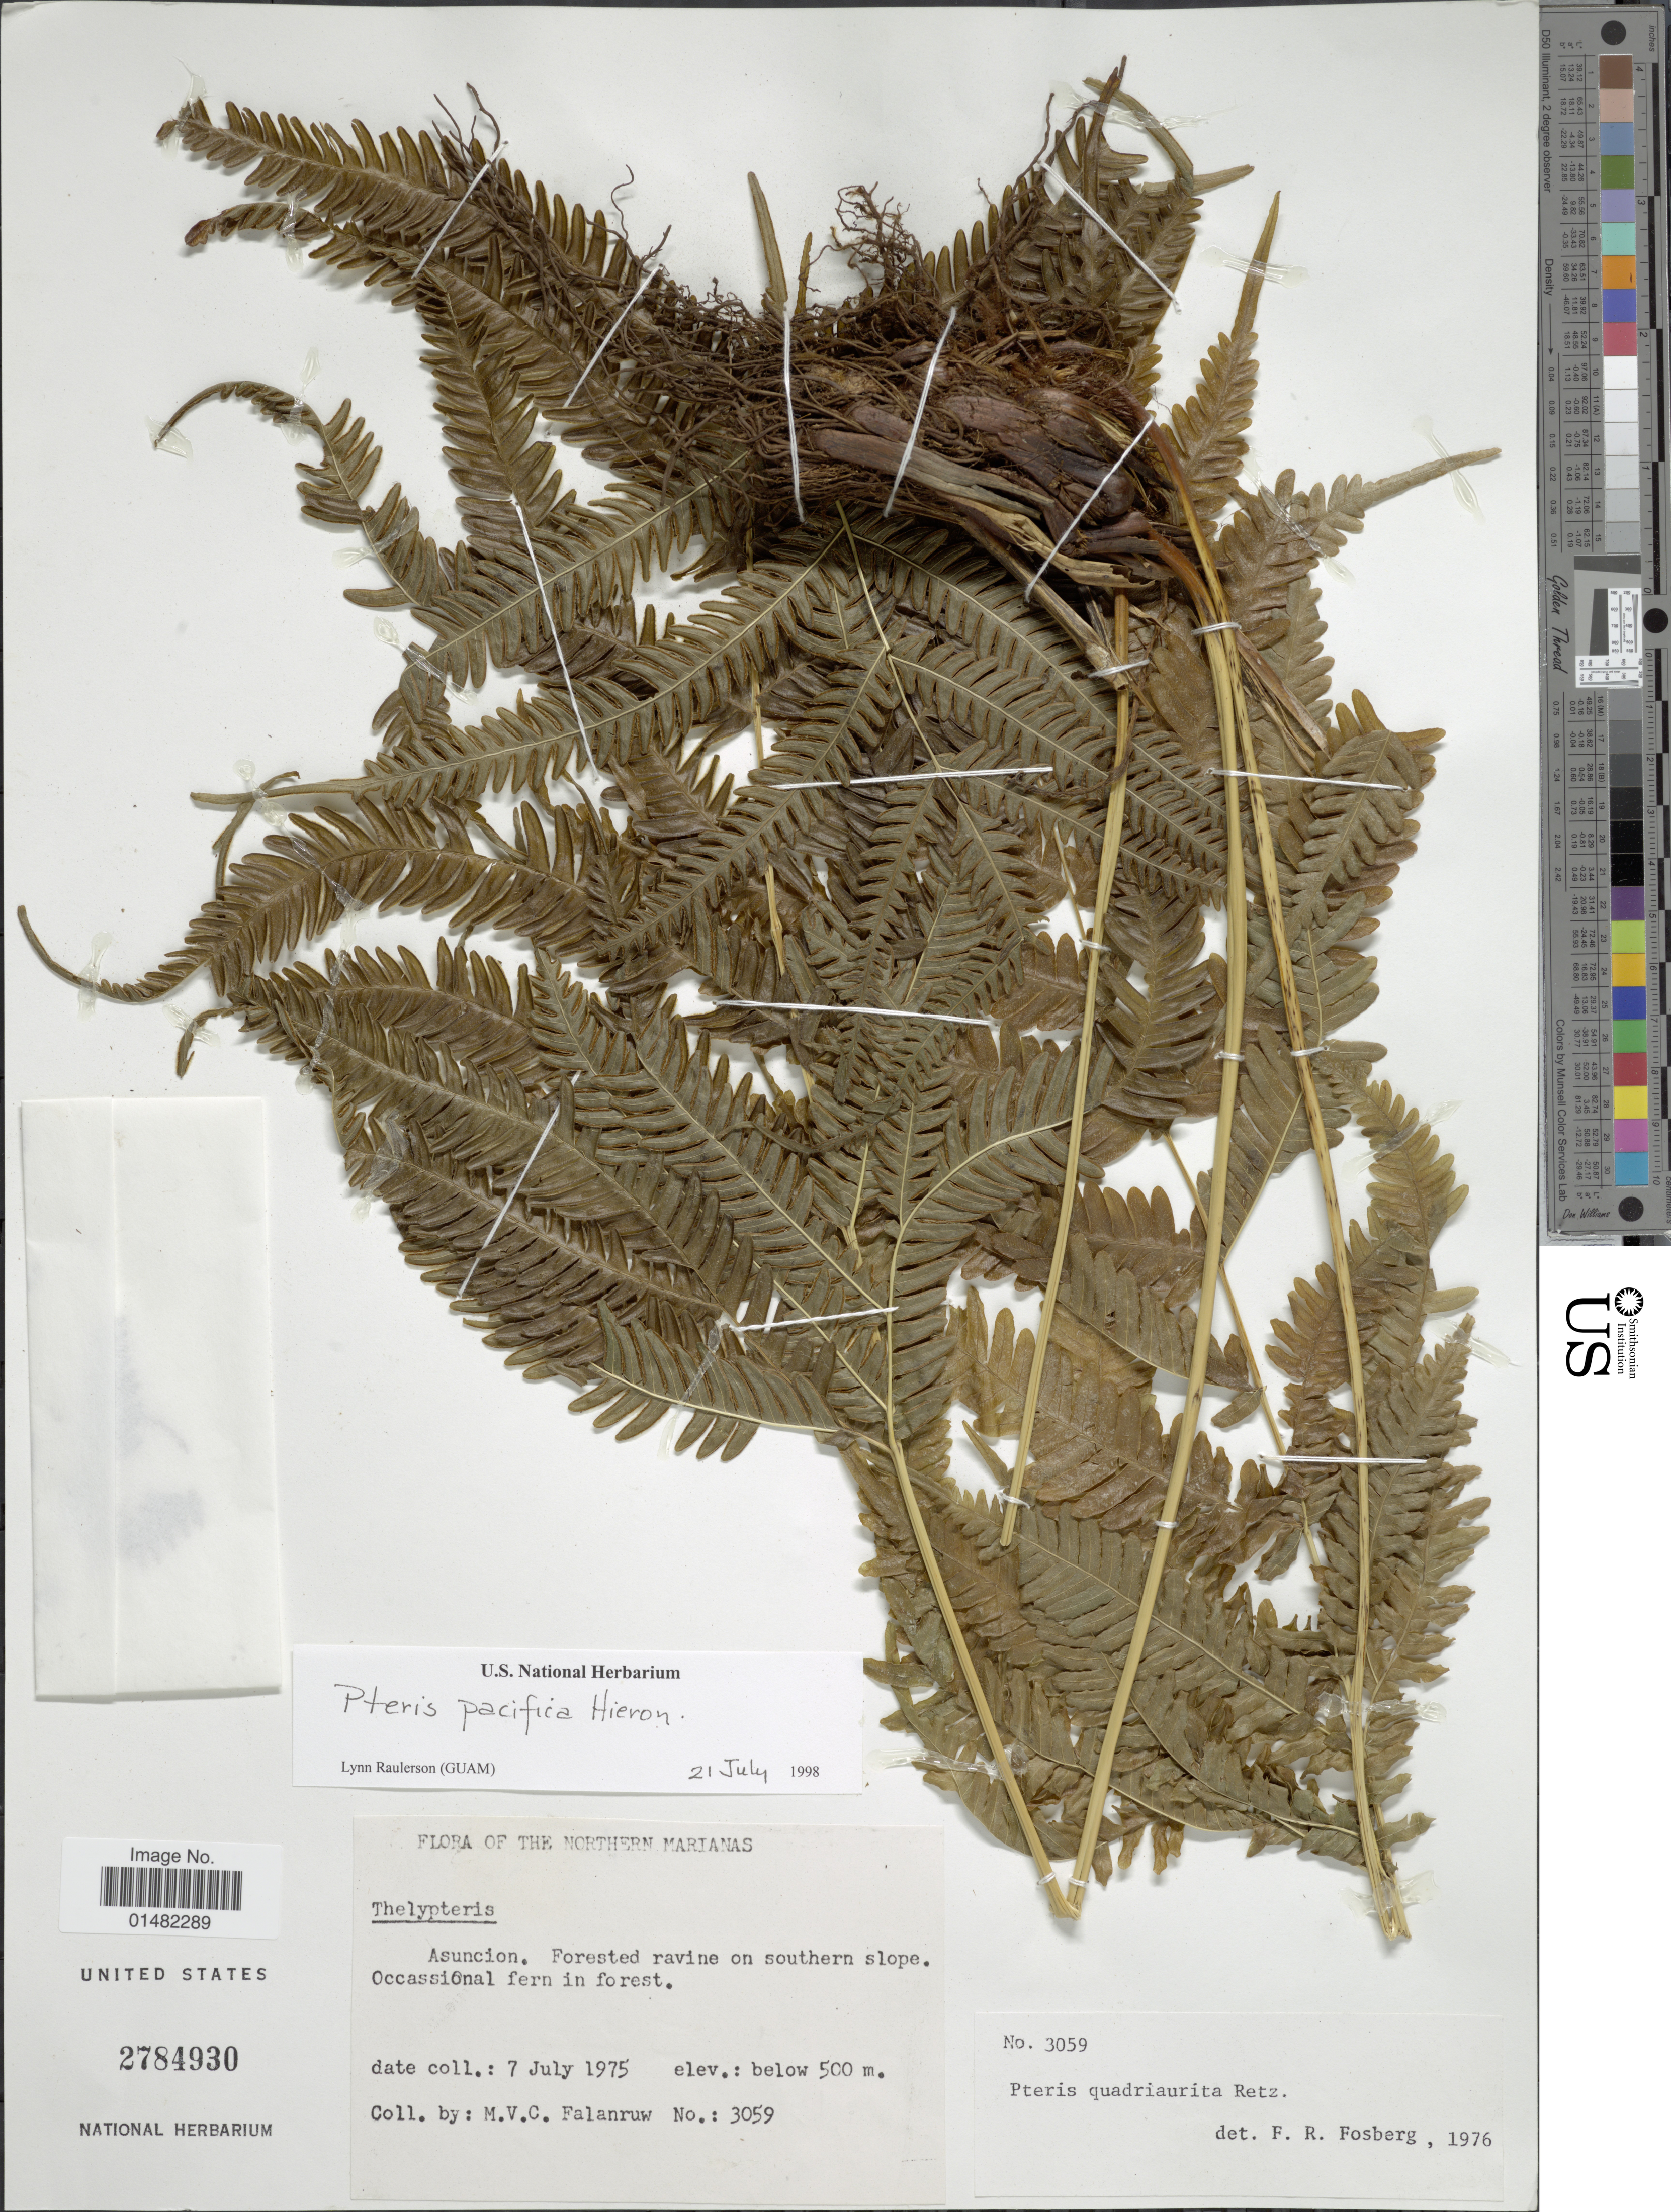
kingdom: Plantae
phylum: Tracheophyta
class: Polypodiopsida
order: Polypodiales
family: Pteridaceae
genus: Pteris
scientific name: Pteris pacifica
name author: Hieron.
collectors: M. V. Falanruw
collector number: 3059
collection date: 1975-07-07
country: Northern Mariana Islands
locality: Asuncion. Forested ravine on southern slope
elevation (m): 500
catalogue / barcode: US 2784930